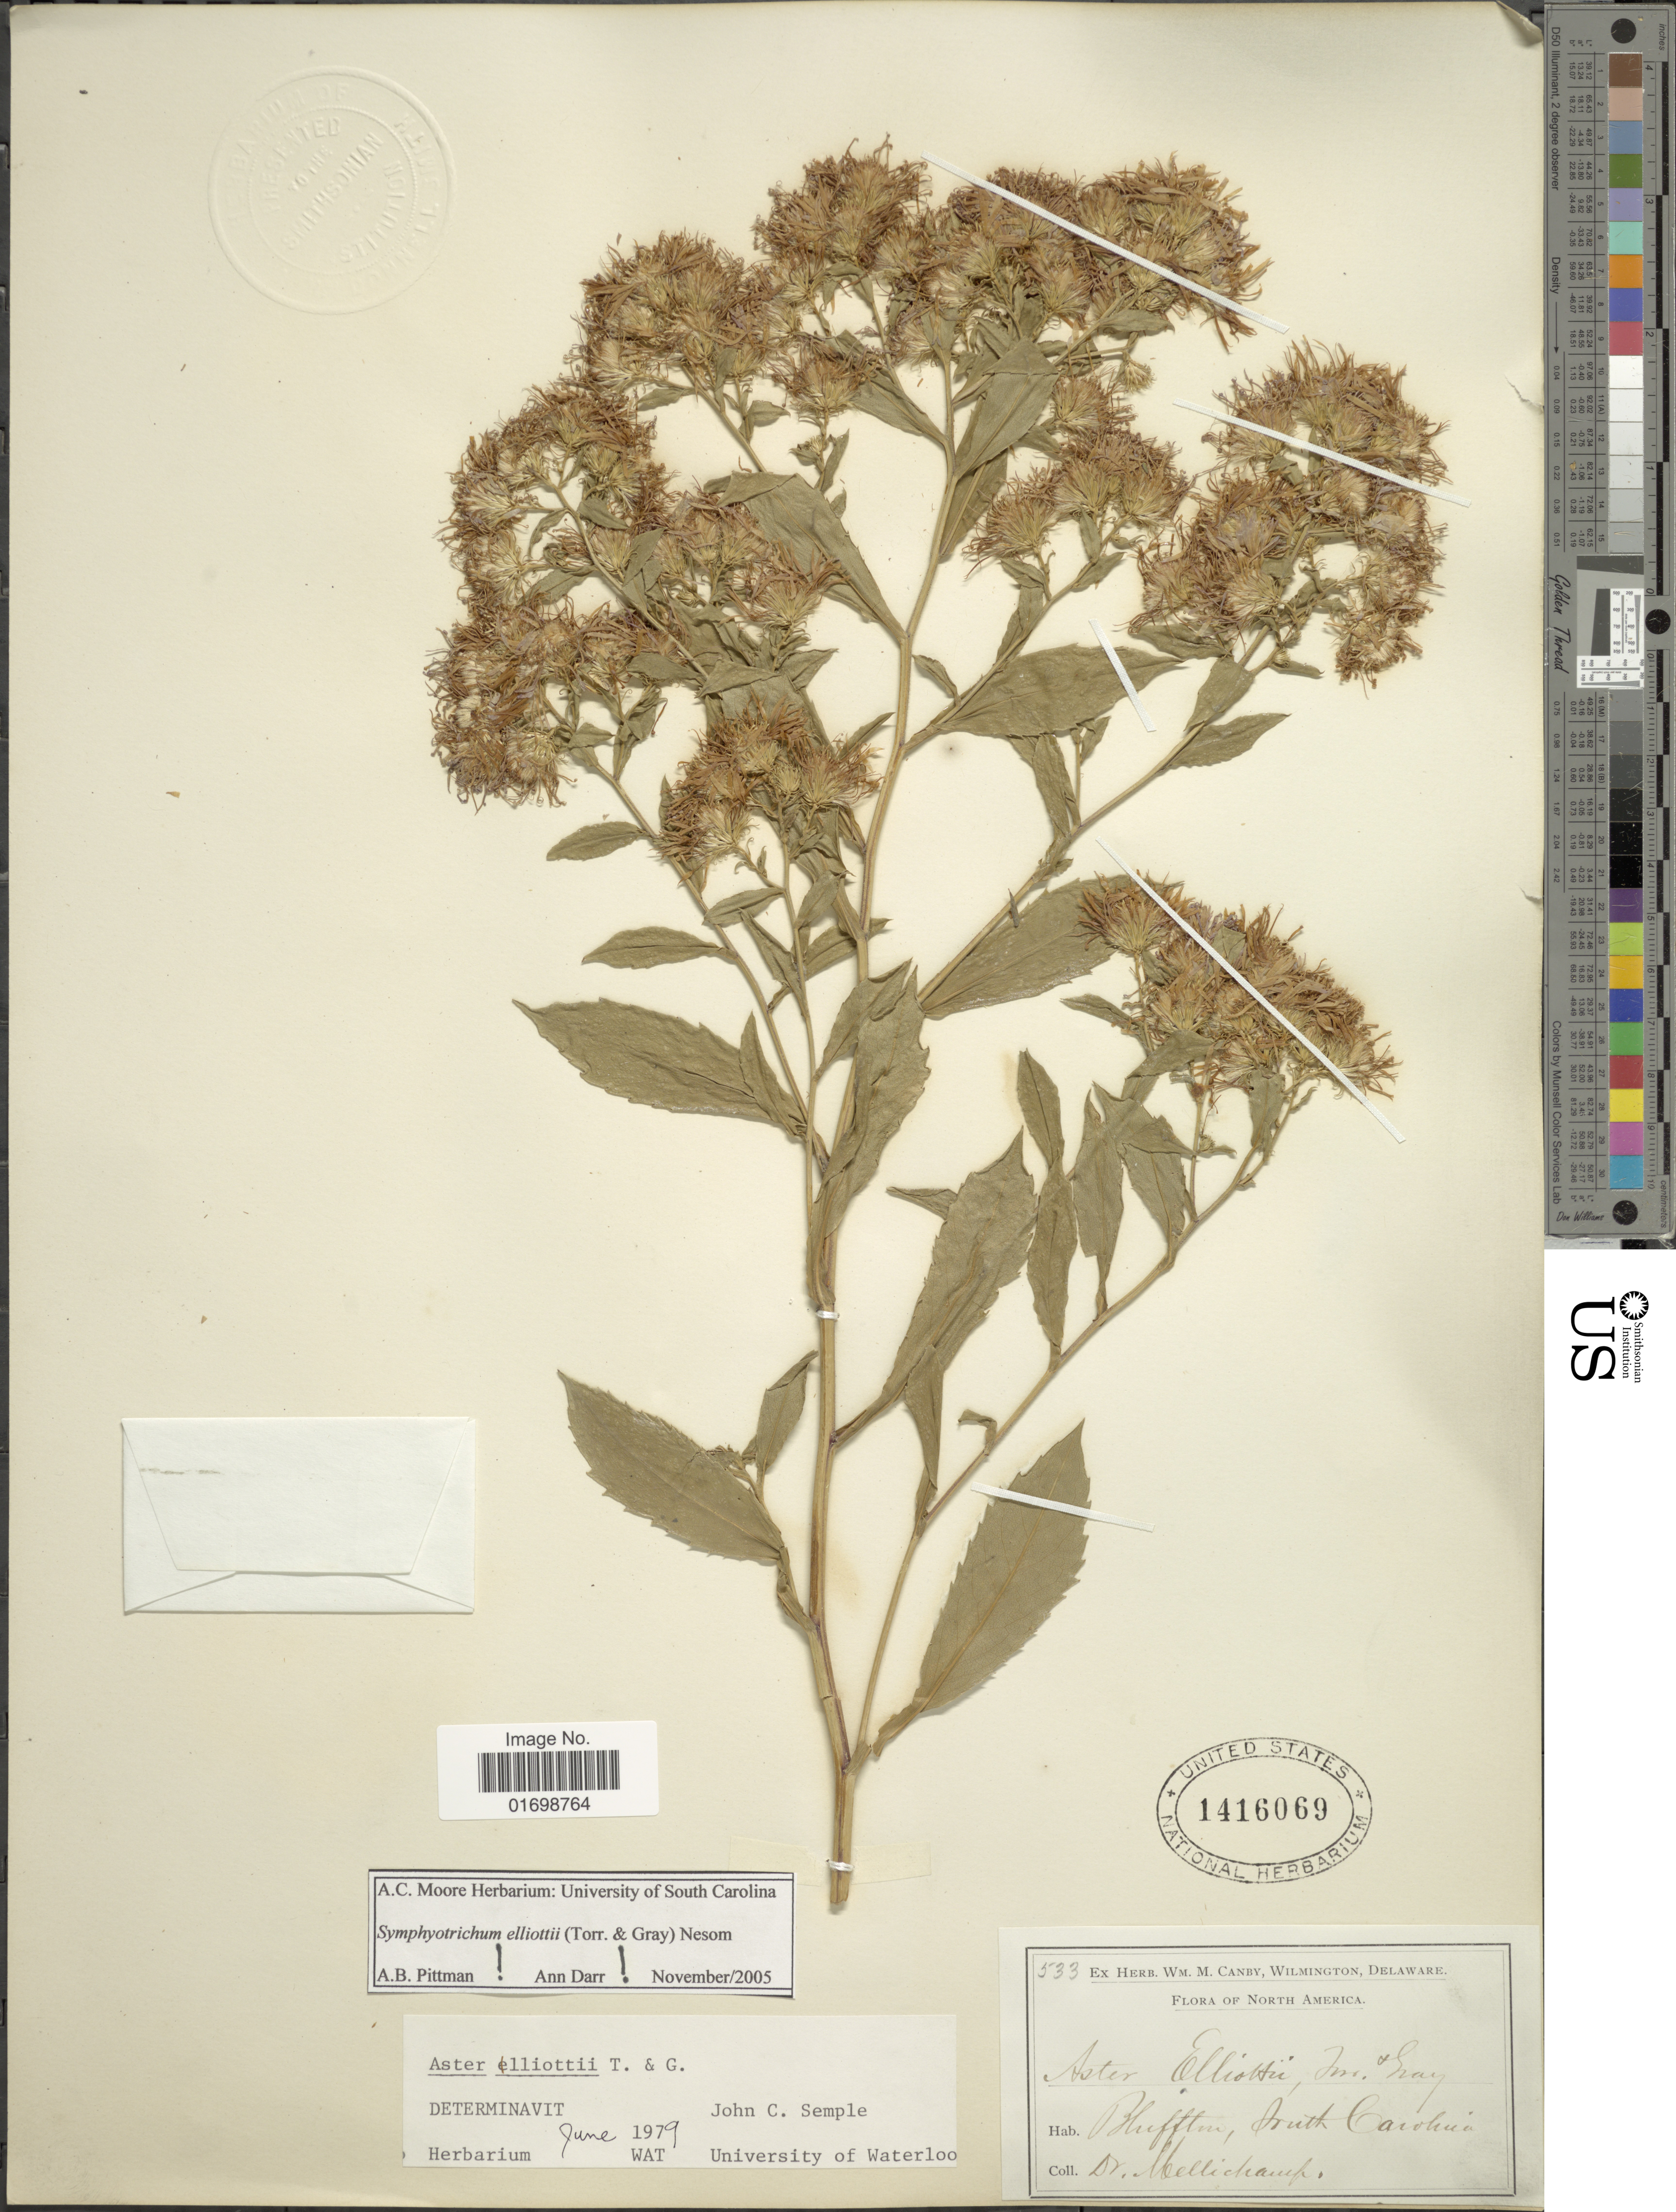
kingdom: Plantae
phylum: Tracheophyta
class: Magnoliopsida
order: Asterales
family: Asteraceae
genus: Symphyotrichum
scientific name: Symphyotrichum elliottii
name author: (Torr. & A. Gray) G.L. Nesom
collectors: -. Mellichamp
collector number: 533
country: United States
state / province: South Carolina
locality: Bluffton.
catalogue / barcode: US 1416069